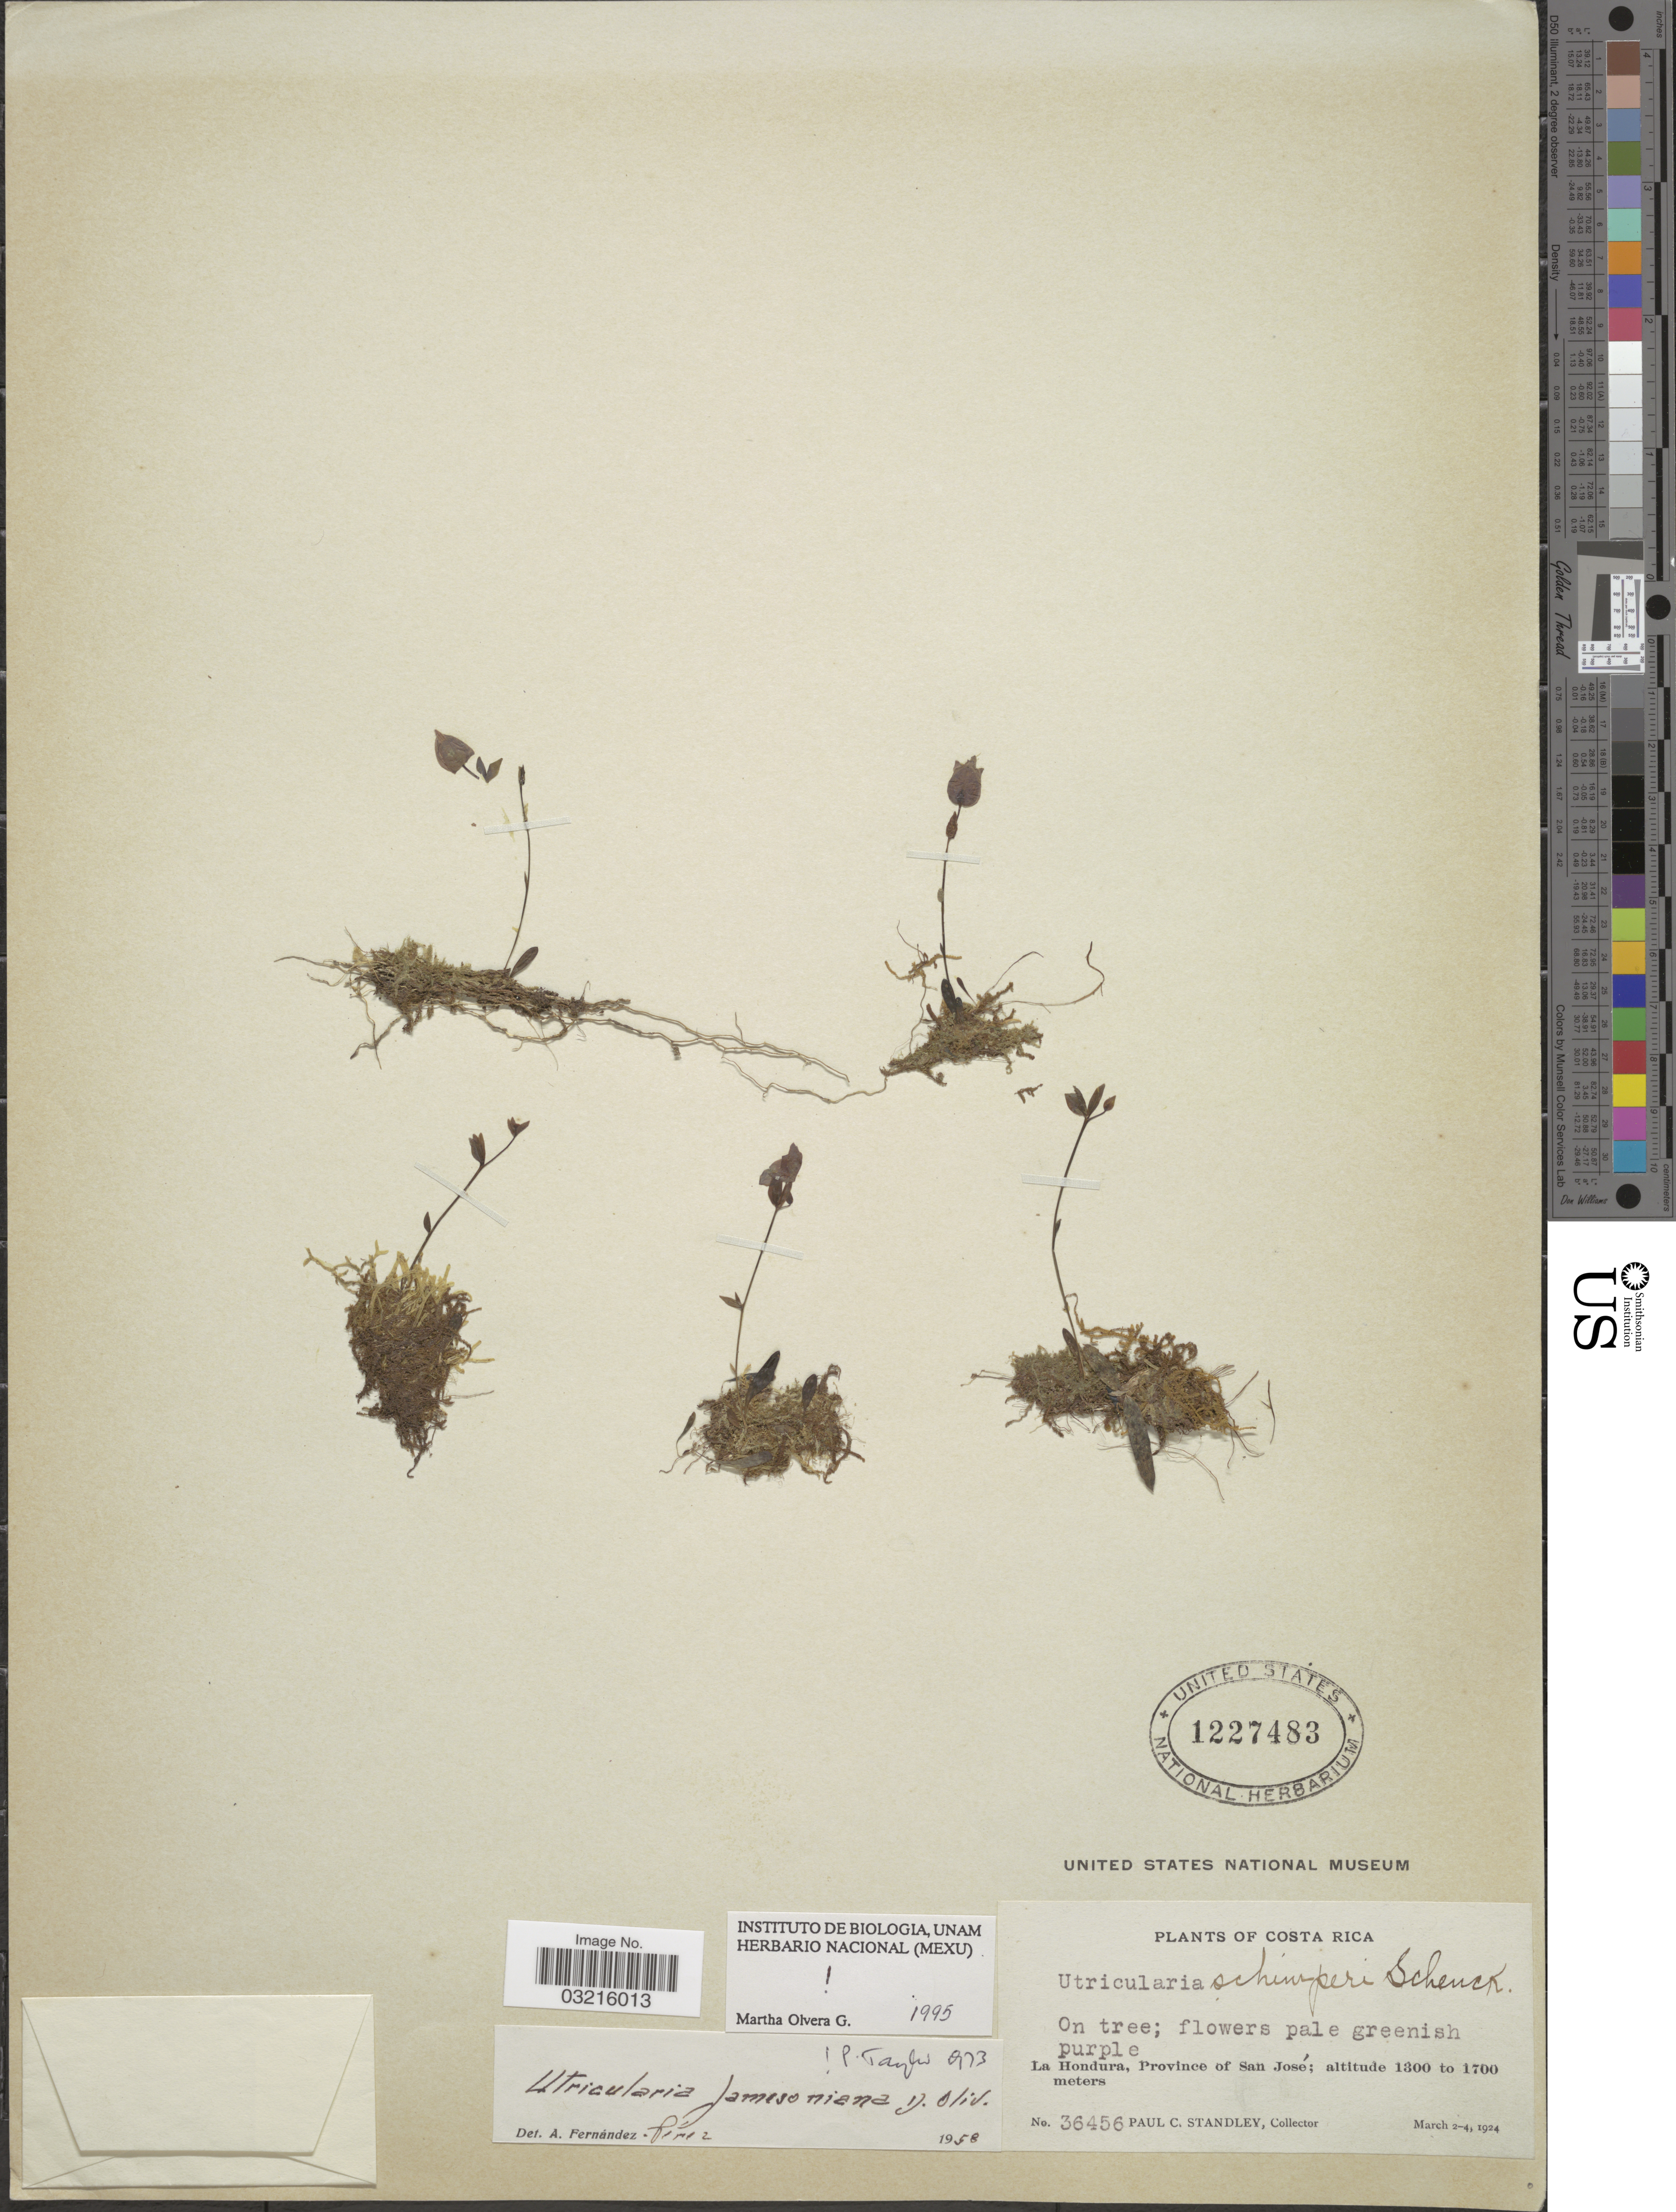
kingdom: Plantae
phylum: Tracheophyta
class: Magnoliopsida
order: Lamiales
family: Lentibulariaceae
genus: Utricularia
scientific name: Utricularia jamesoniana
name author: Oliv.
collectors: P. C. Standley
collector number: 36456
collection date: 1924-03-02/1924-03-04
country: Costa Rica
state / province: San José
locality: La Hondura.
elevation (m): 1300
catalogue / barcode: US 1227483